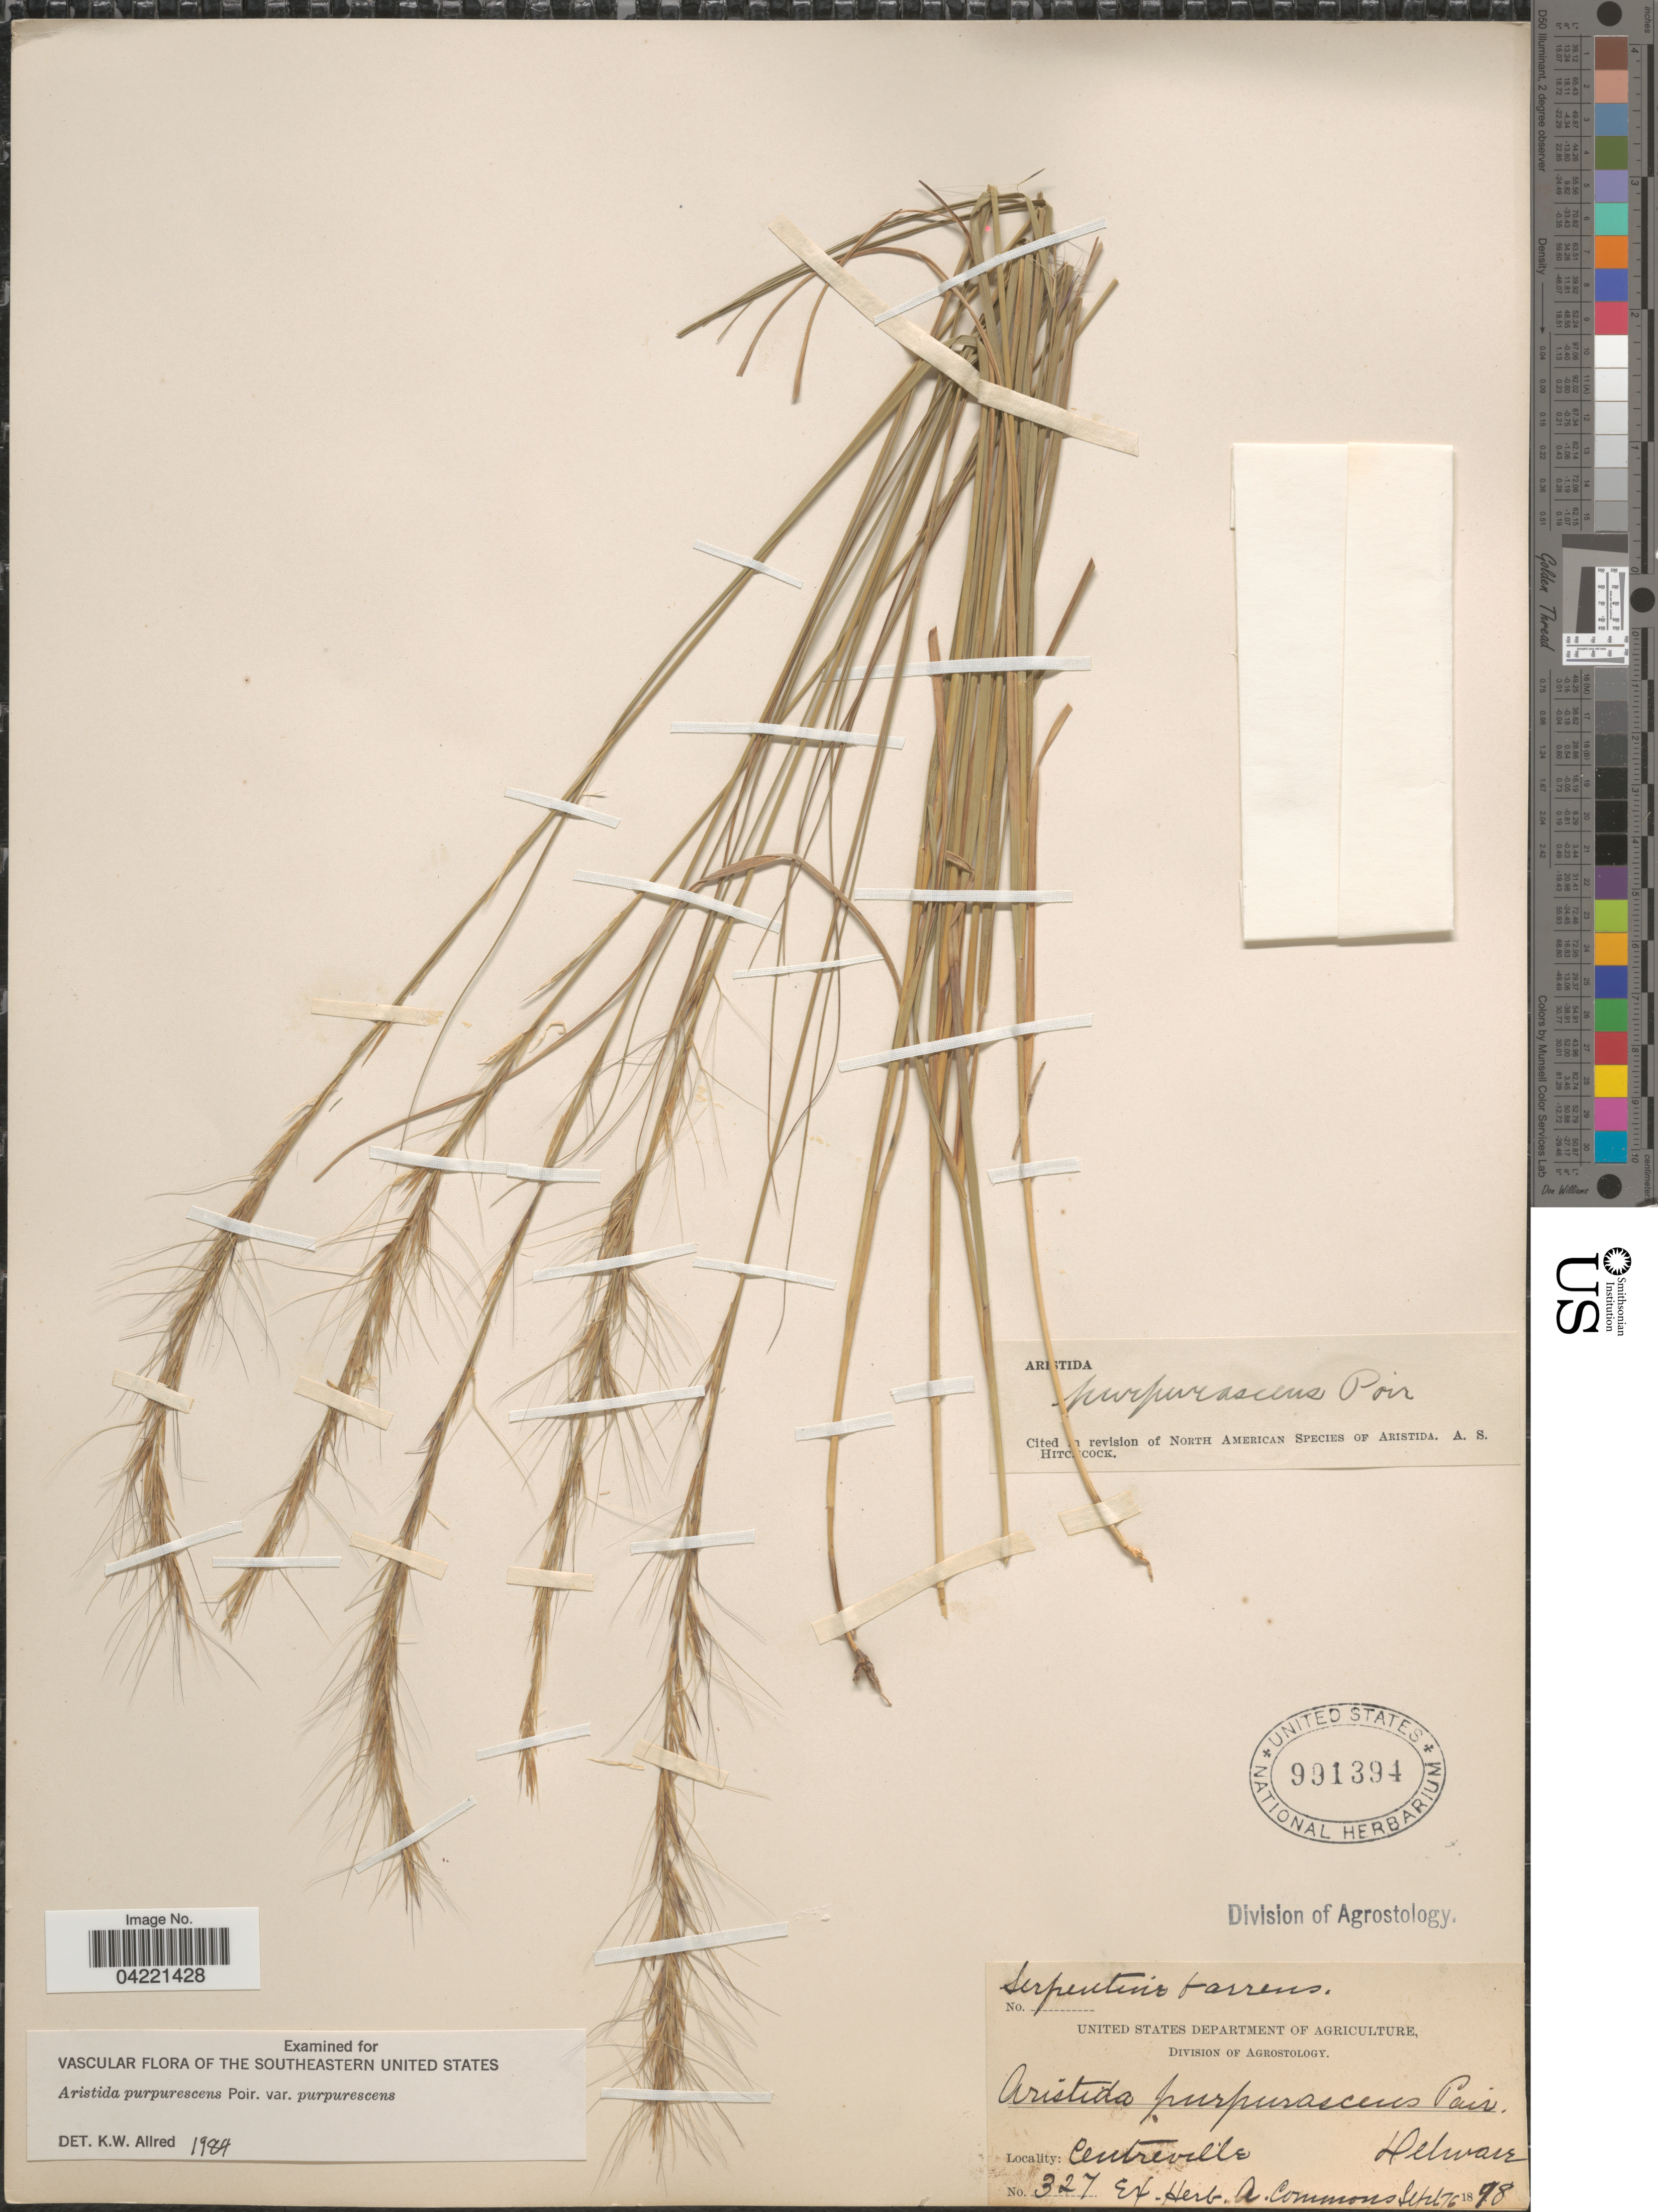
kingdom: Plantae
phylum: Tracheophyta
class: Liliopsida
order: Poales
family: Poaceae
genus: Aristida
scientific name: Aristida purpurascens var. purpurescens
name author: Poir.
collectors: ex herb. A. Commons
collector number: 327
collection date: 1898-09-16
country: United States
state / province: Delaware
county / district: New Castle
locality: Centreville.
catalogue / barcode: US 991394